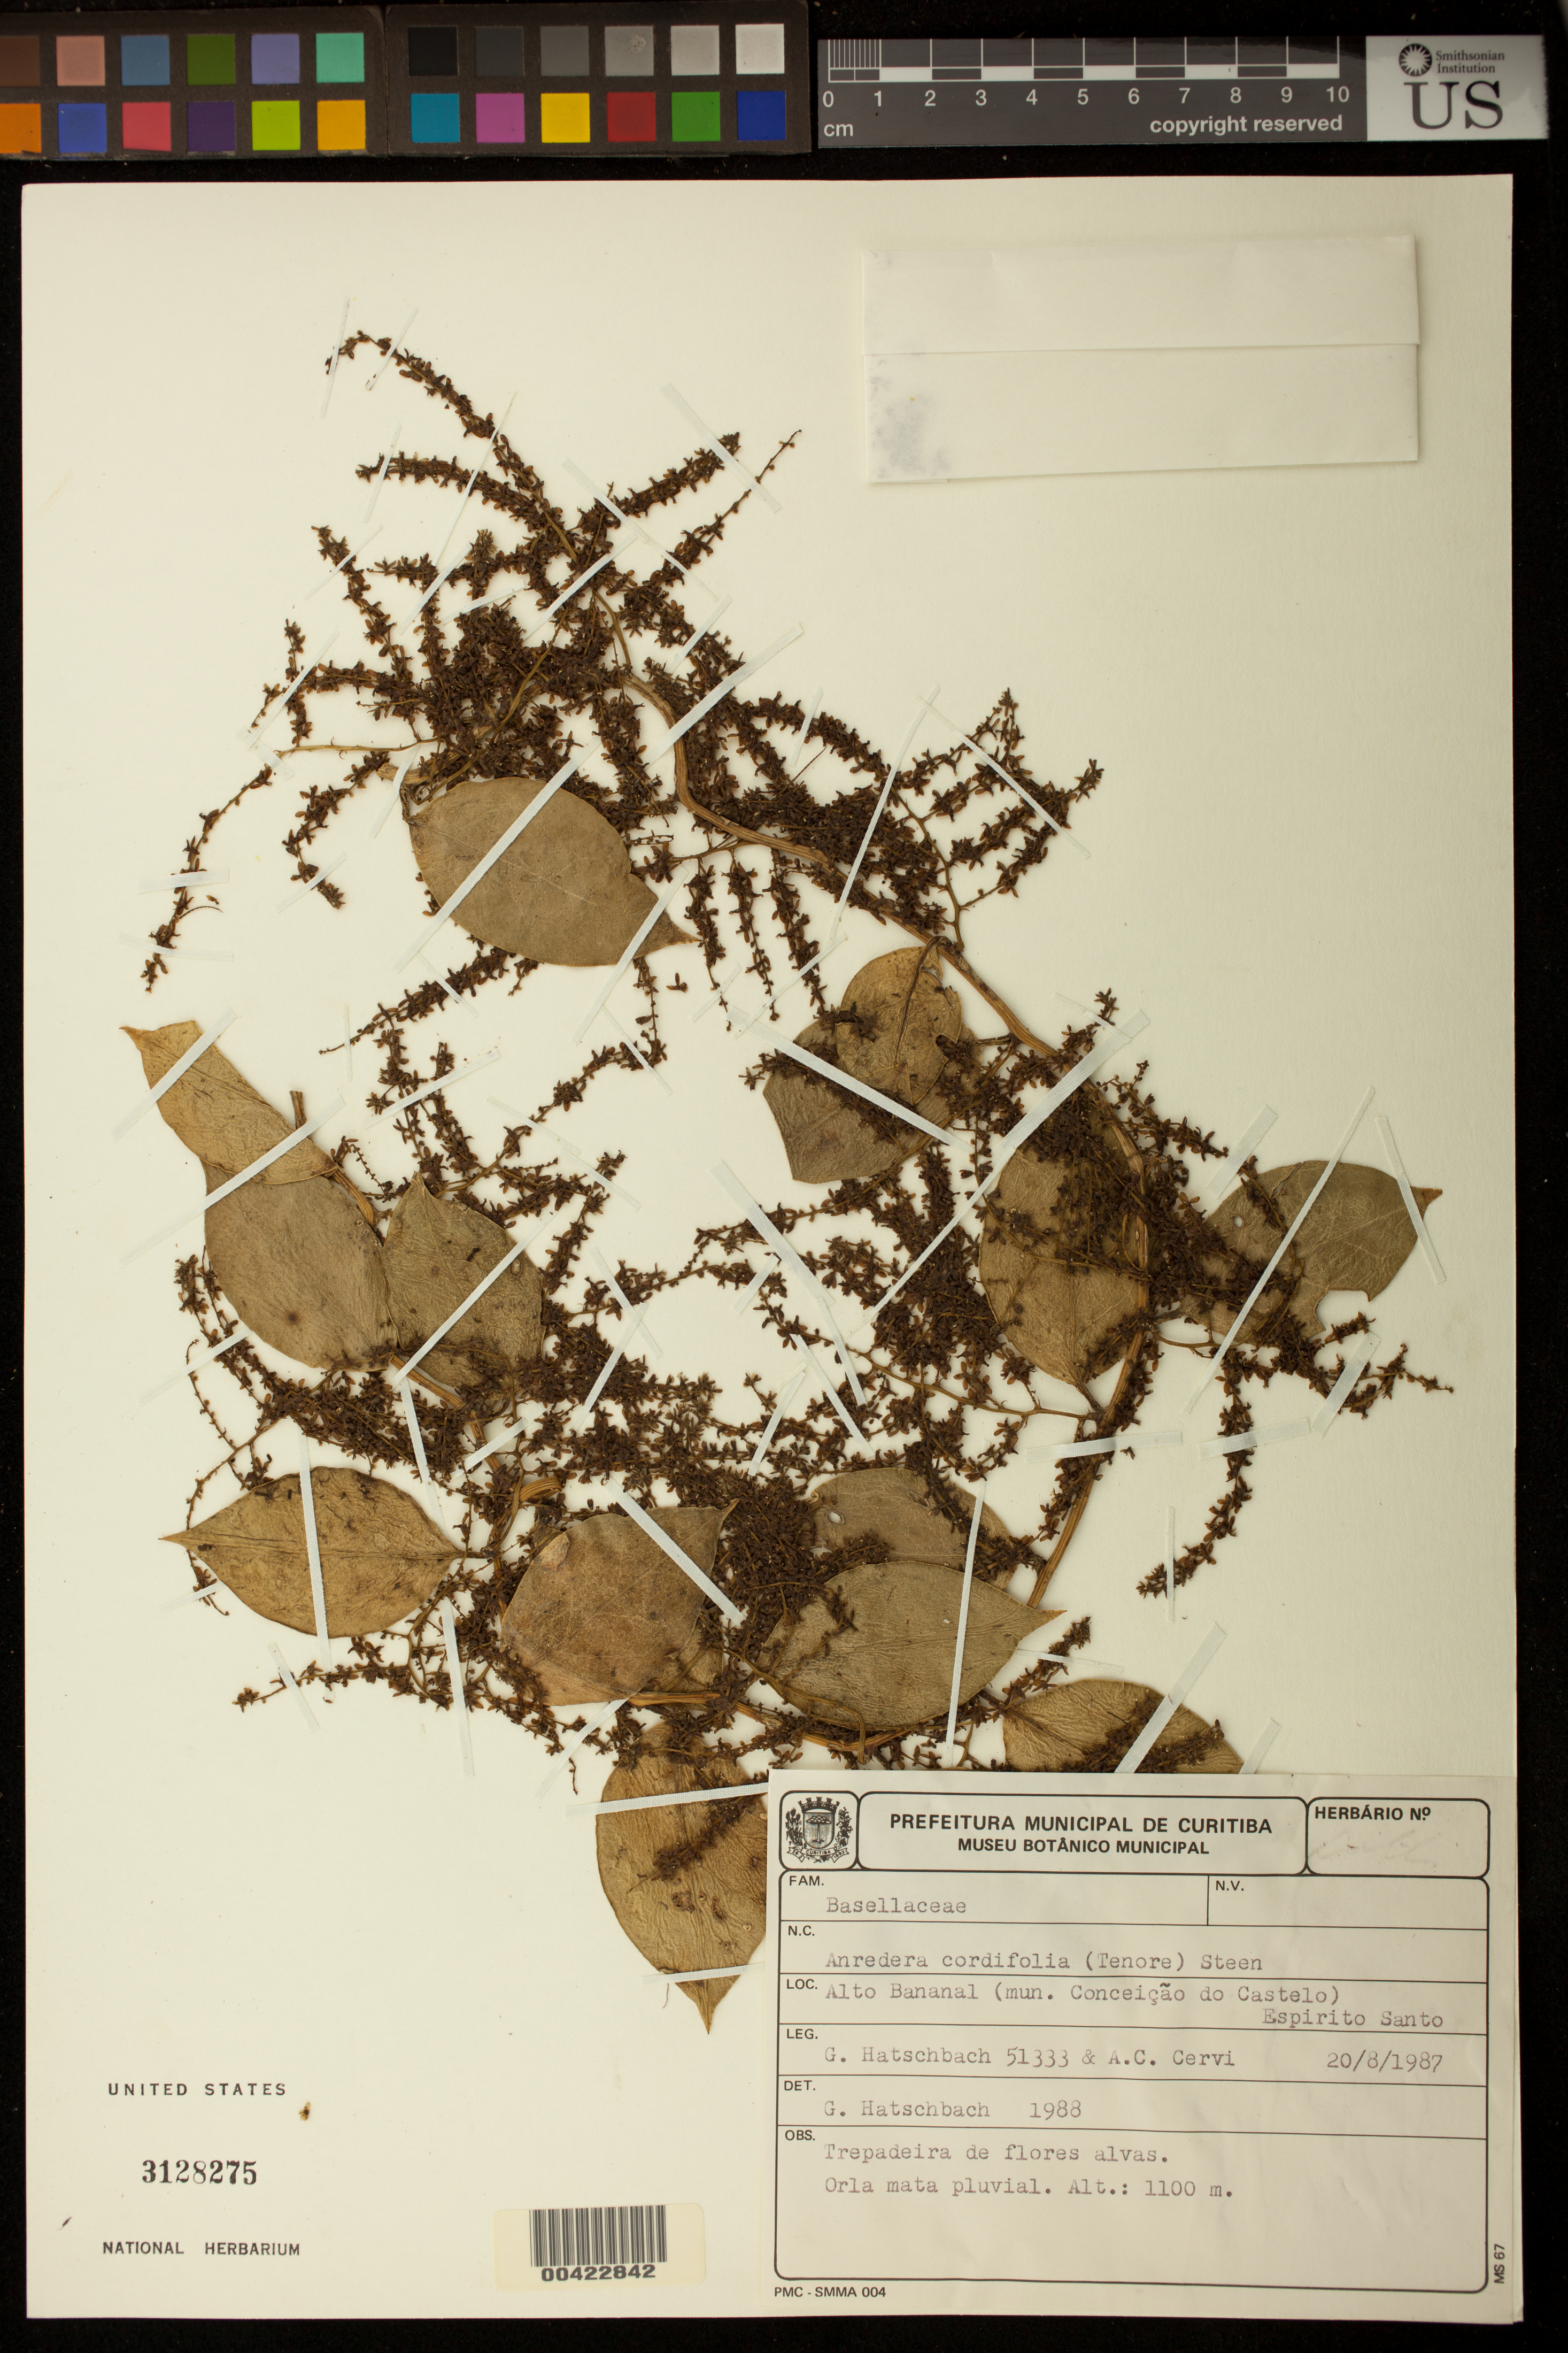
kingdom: Plantae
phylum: Tracheophyta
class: Magnoliopsida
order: Caryophyllales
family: Basellaceae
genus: Anredera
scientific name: Anredera cordifolia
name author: (Ten.) Steenis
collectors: G. Hatschbach & A. C. Cervi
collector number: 51333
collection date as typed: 20 Aug 1987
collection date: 1987-08-20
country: Brazil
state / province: Paraná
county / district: Curitiba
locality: Alto bananal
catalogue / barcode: US 3128275